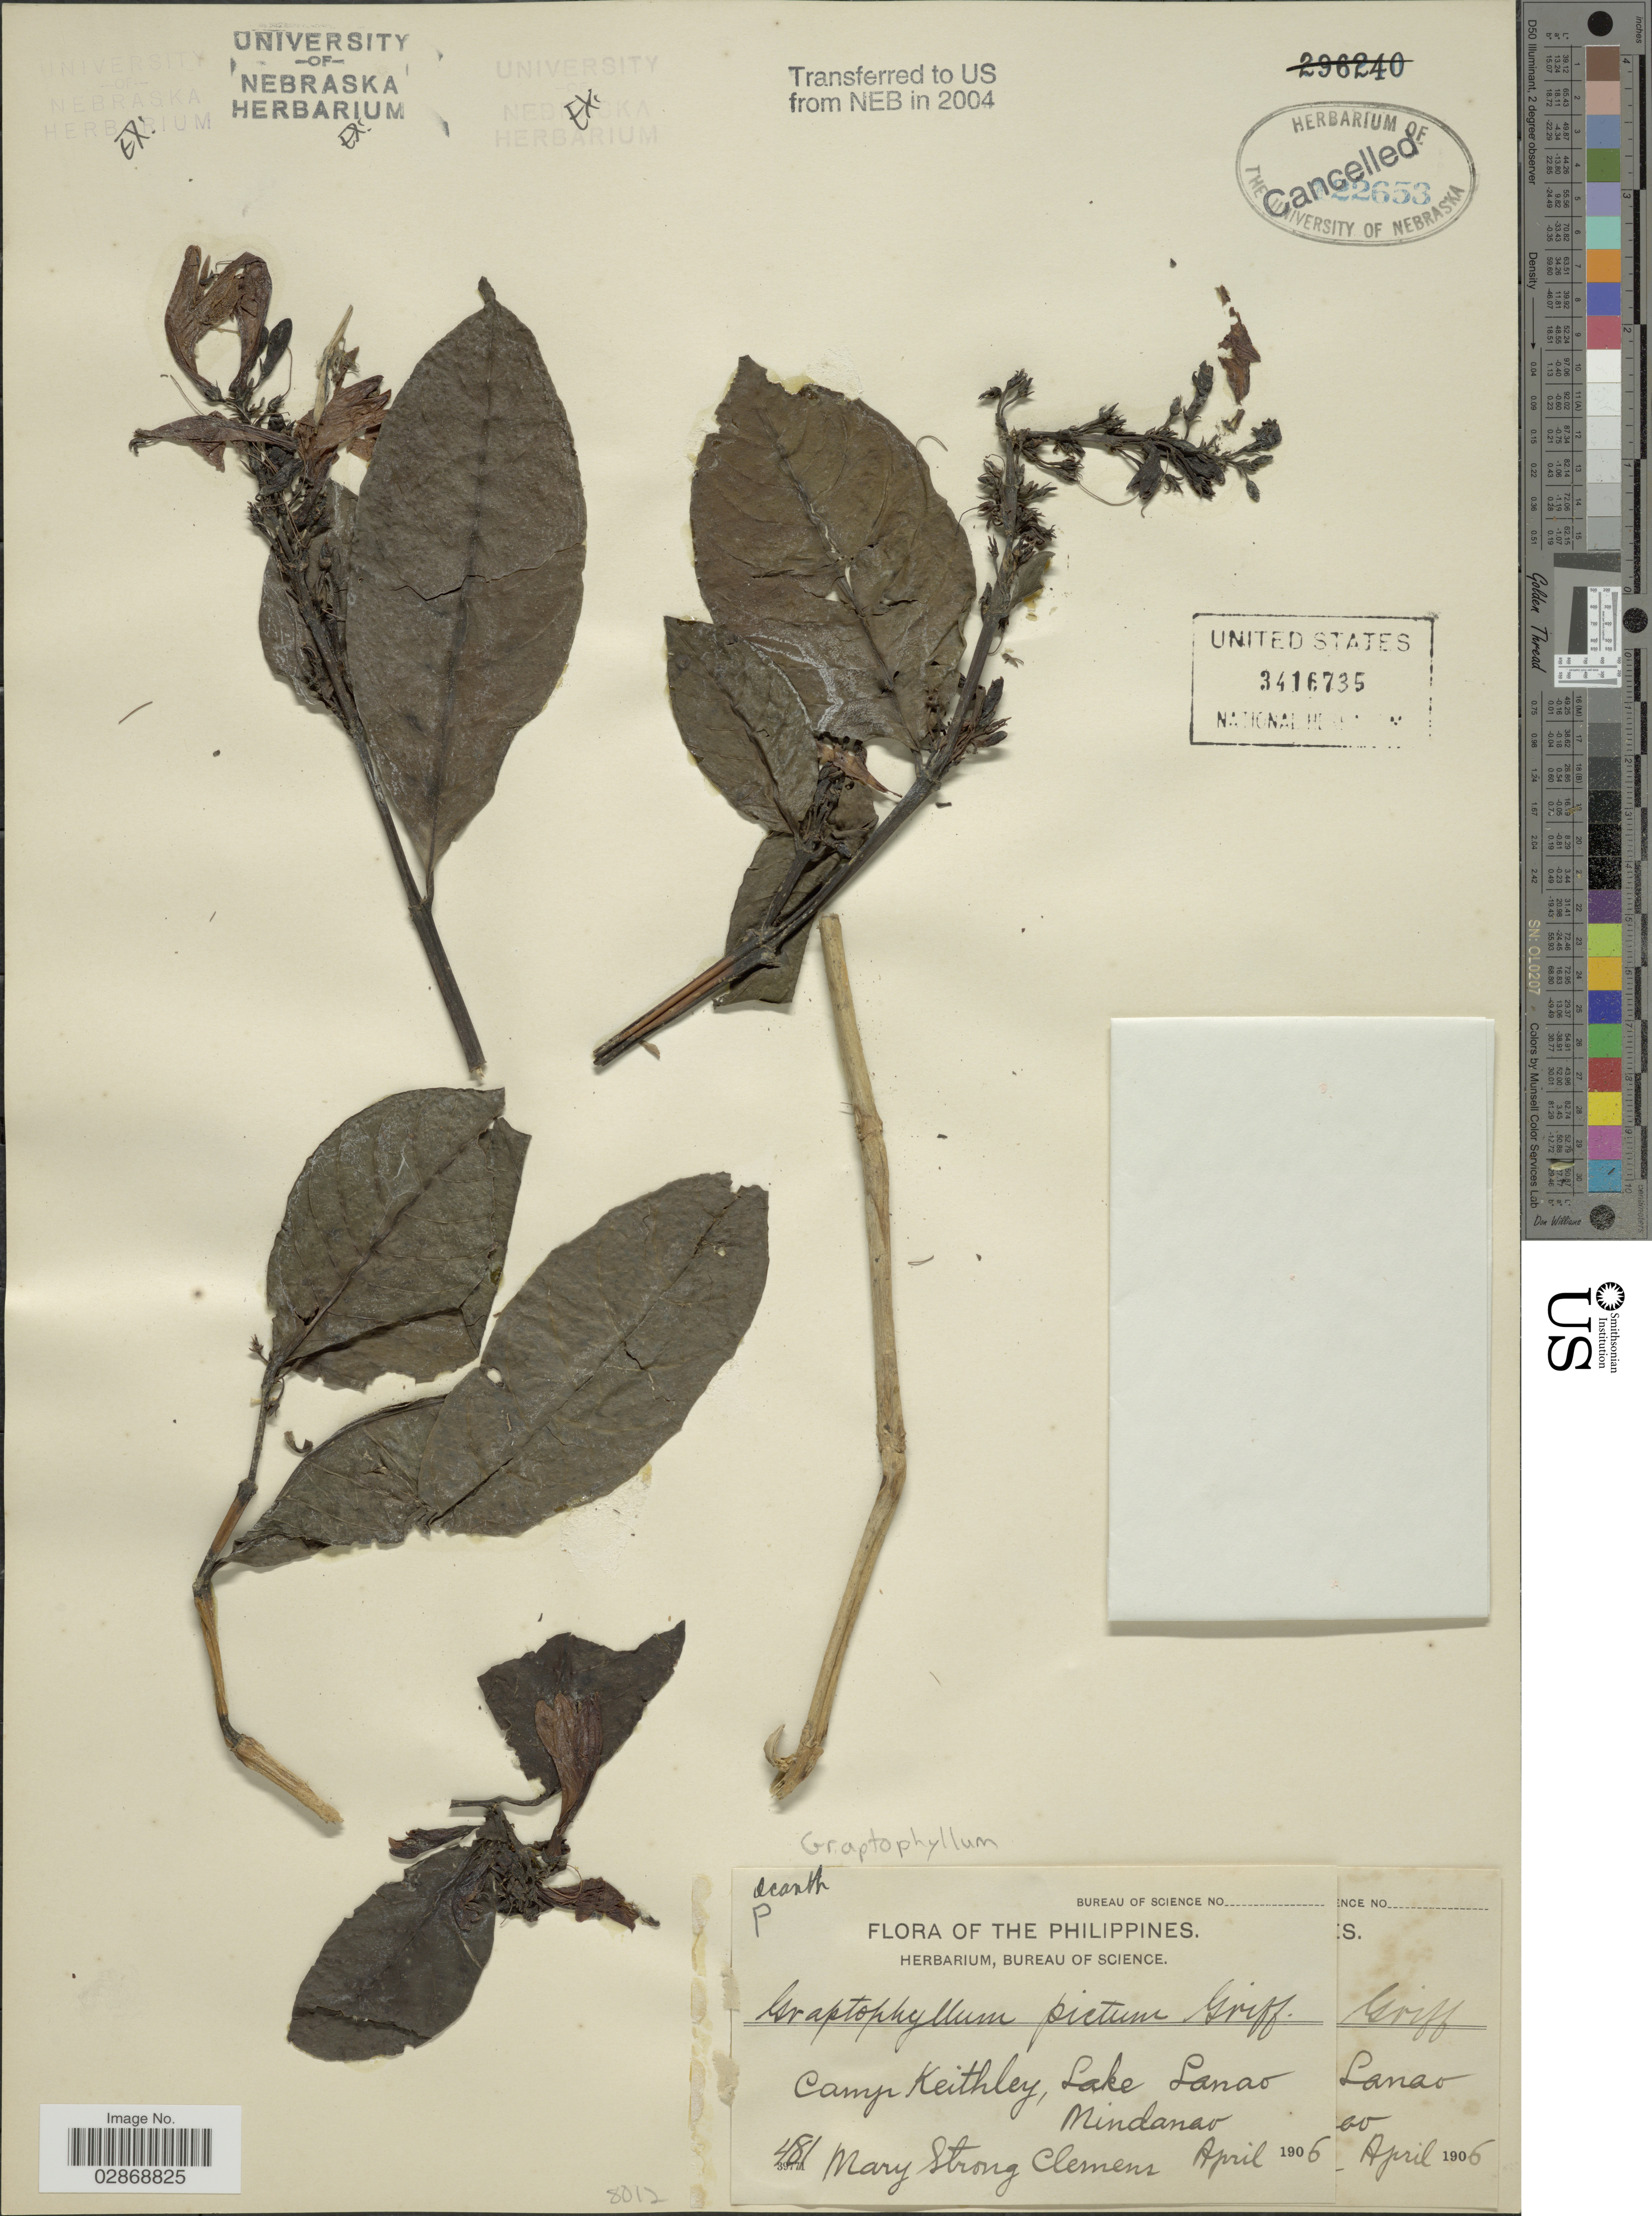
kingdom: Plantae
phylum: Tracheophyta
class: Magnoliopsida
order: Lamiales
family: Acanthaceae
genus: Graptophyllum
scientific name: Graptophyllum pictum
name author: (L.) Griff.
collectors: M. S. Clemens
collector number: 481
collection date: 1906-04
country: Philippines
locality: Camp Keithley, Lake Lanao. Mindanao.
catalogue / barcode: US 3416735